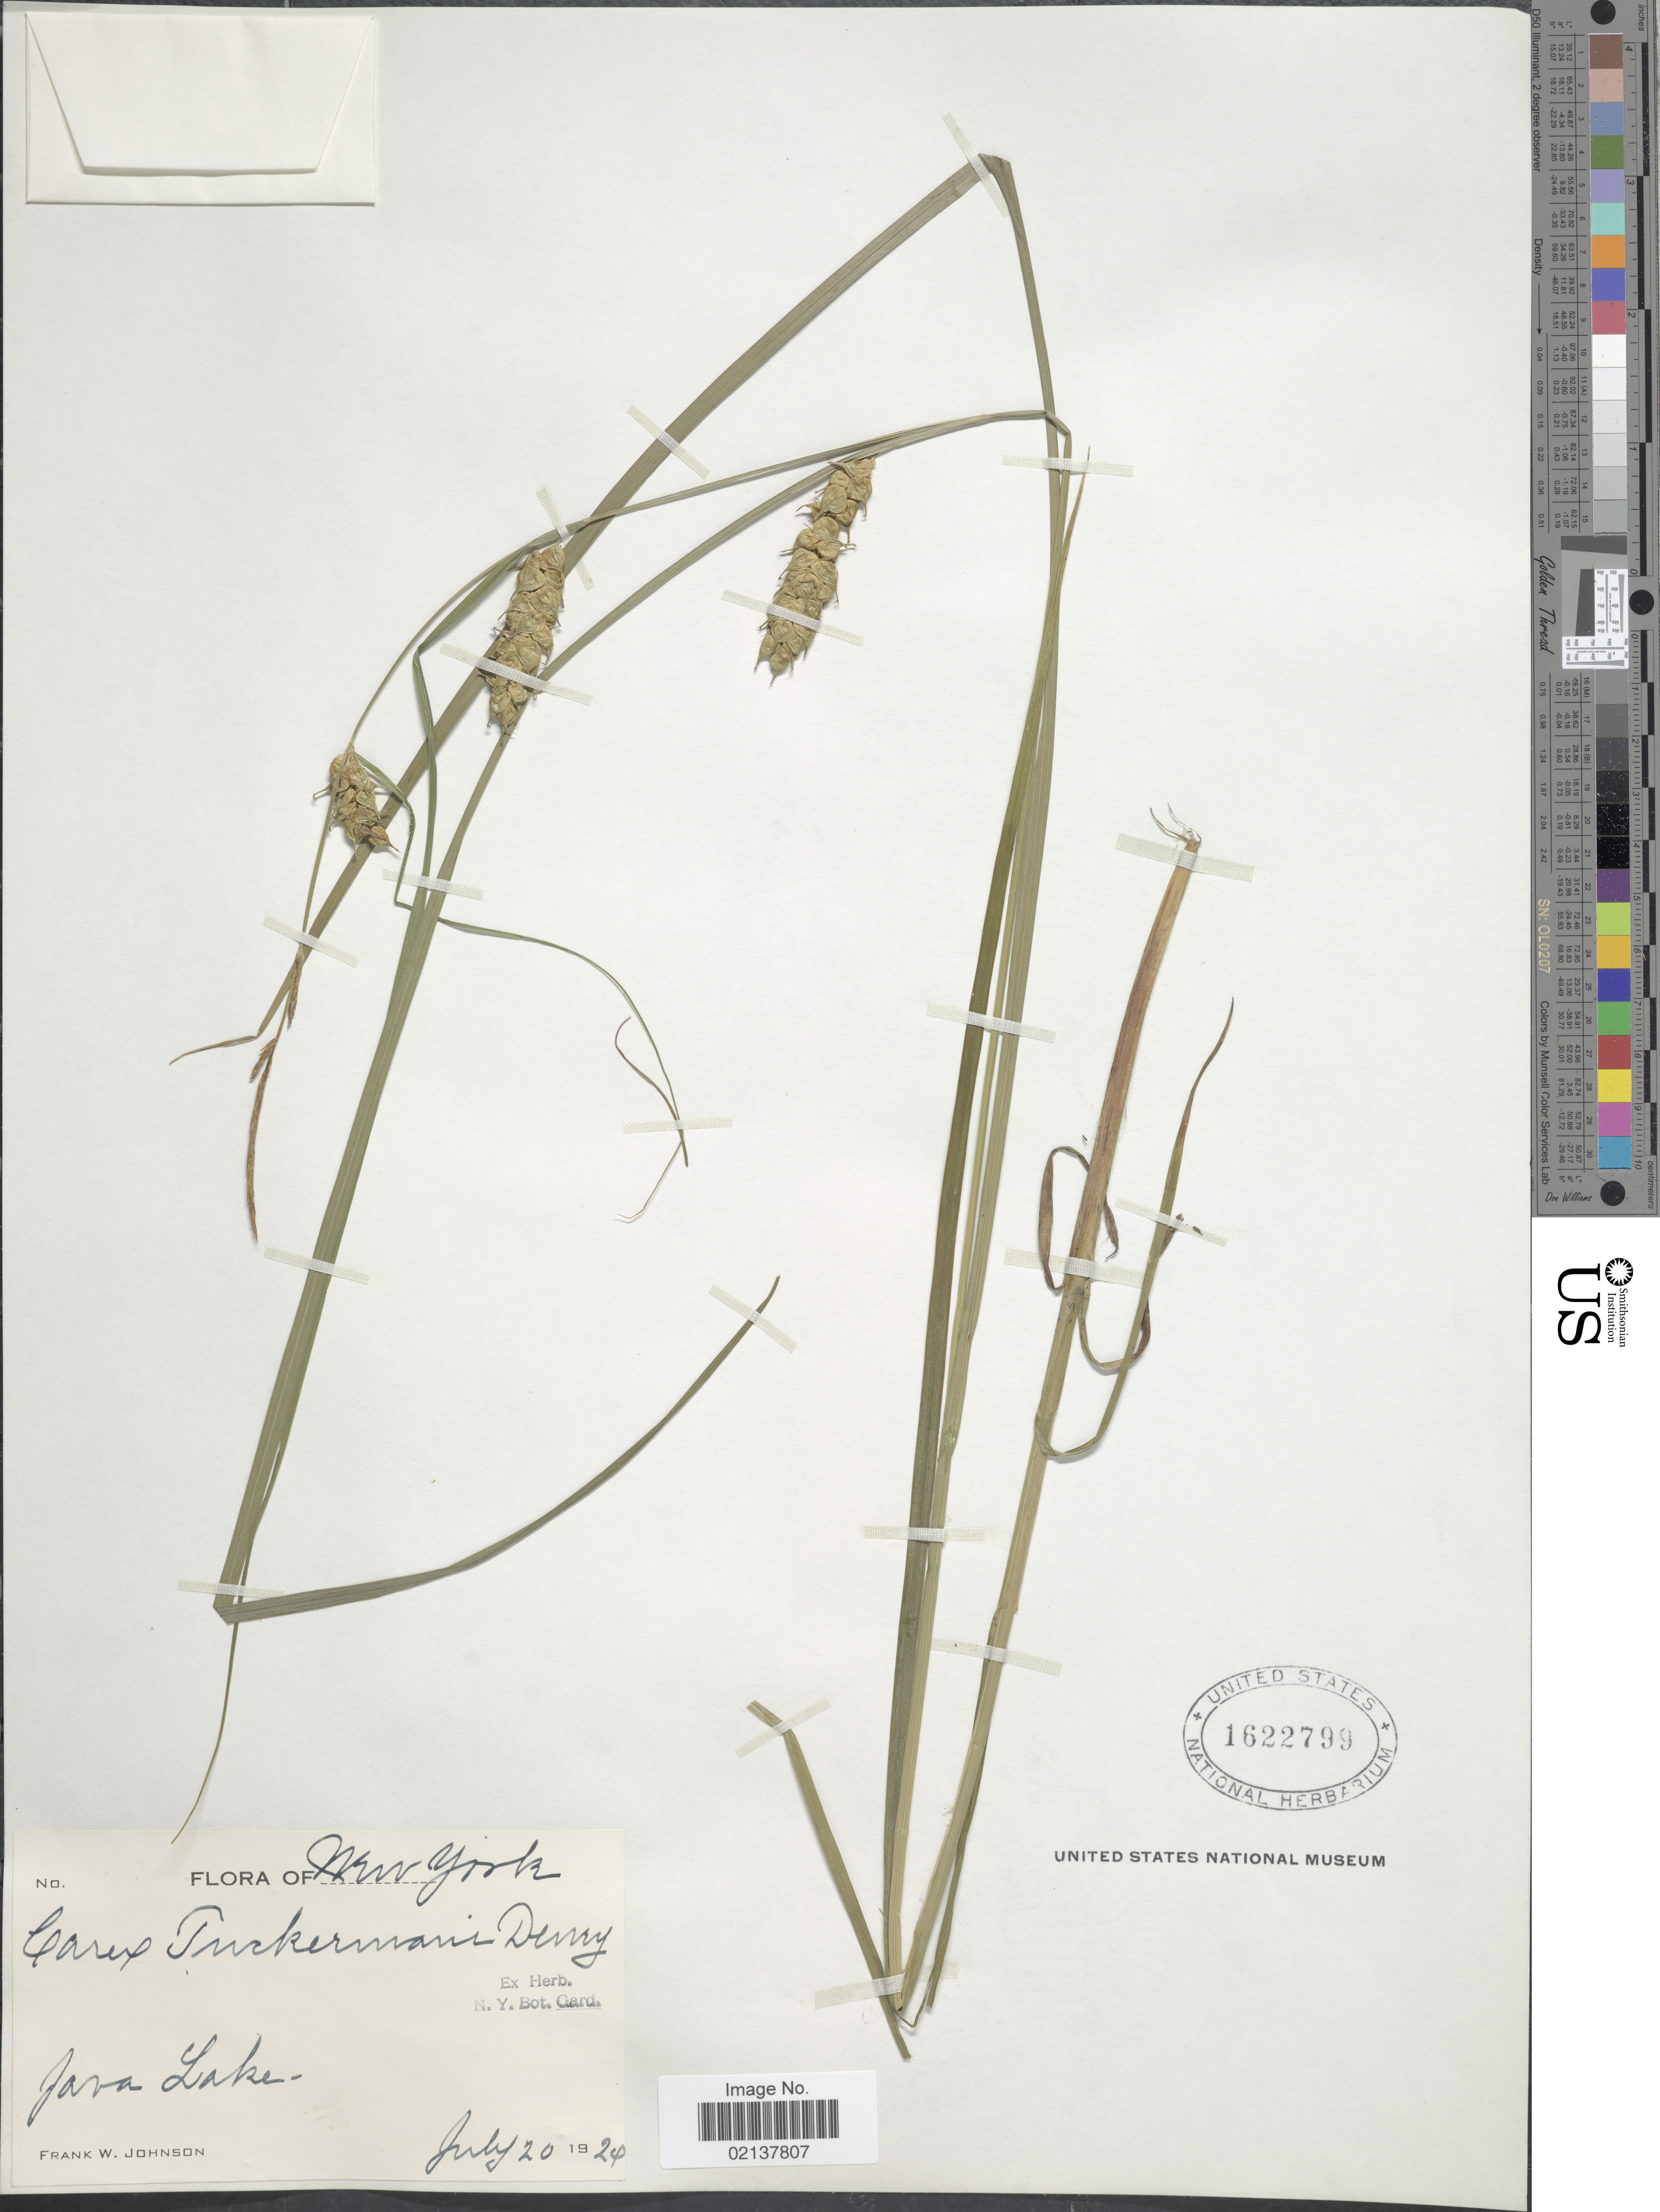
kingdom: Plantae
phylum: Tracheophyta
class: Liliopsida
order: Poales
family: Cyperaceae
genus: Carex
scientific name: Carex tuckermanii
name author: Boott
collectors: F. W. Johnson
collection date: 1924-07-20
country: United States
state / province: New York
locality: Java Lake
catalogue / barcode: US 1622799